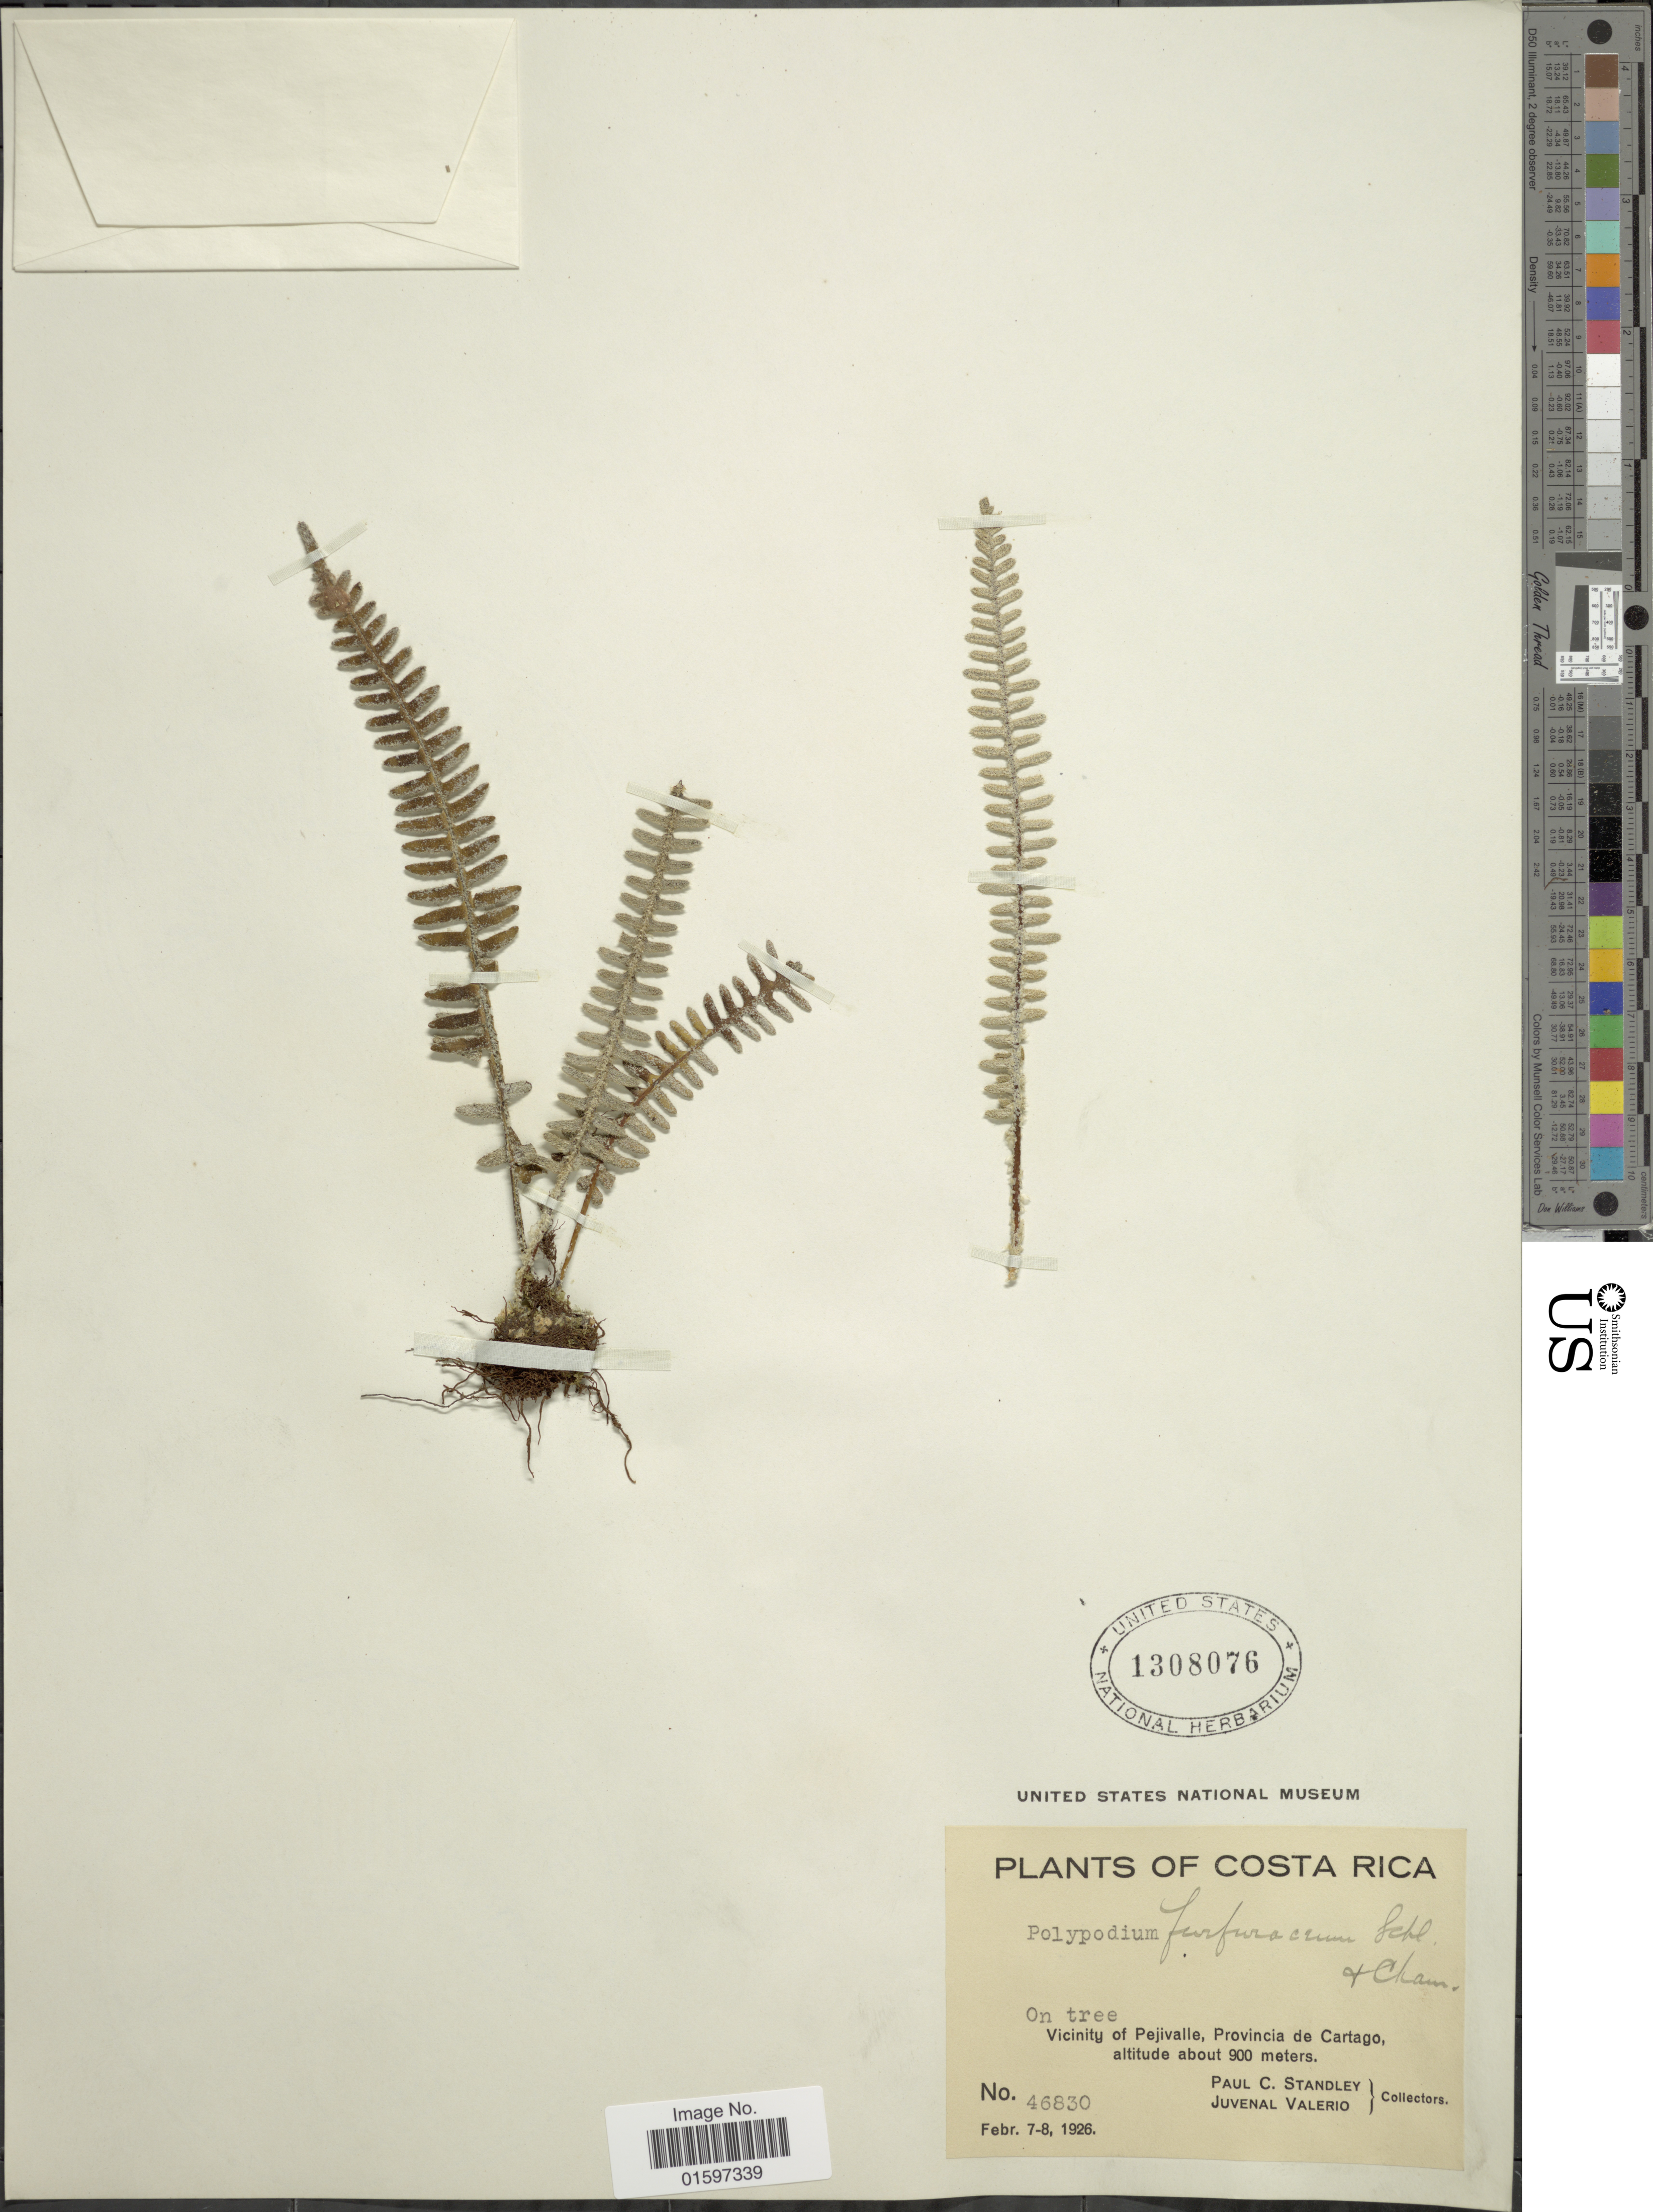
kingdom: Plantae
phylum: Tracheophyta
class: Polypodiopsida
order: Polypodiales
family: Polypodiaceae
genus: Pleopeltis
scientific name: Pleopeltis furfuracea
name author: (Schltdl. & Cham.) A.R. Sm. & Tejero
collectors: P. C. Standley & J. Valerio R.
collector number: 46830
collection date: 1926-02-07/1926-02-08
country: Costa Rica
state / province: Cartago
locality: Costa Rica, Vicinity of Pejivalle, Provincia de Cartago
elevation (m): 900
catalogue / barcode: US 1308076